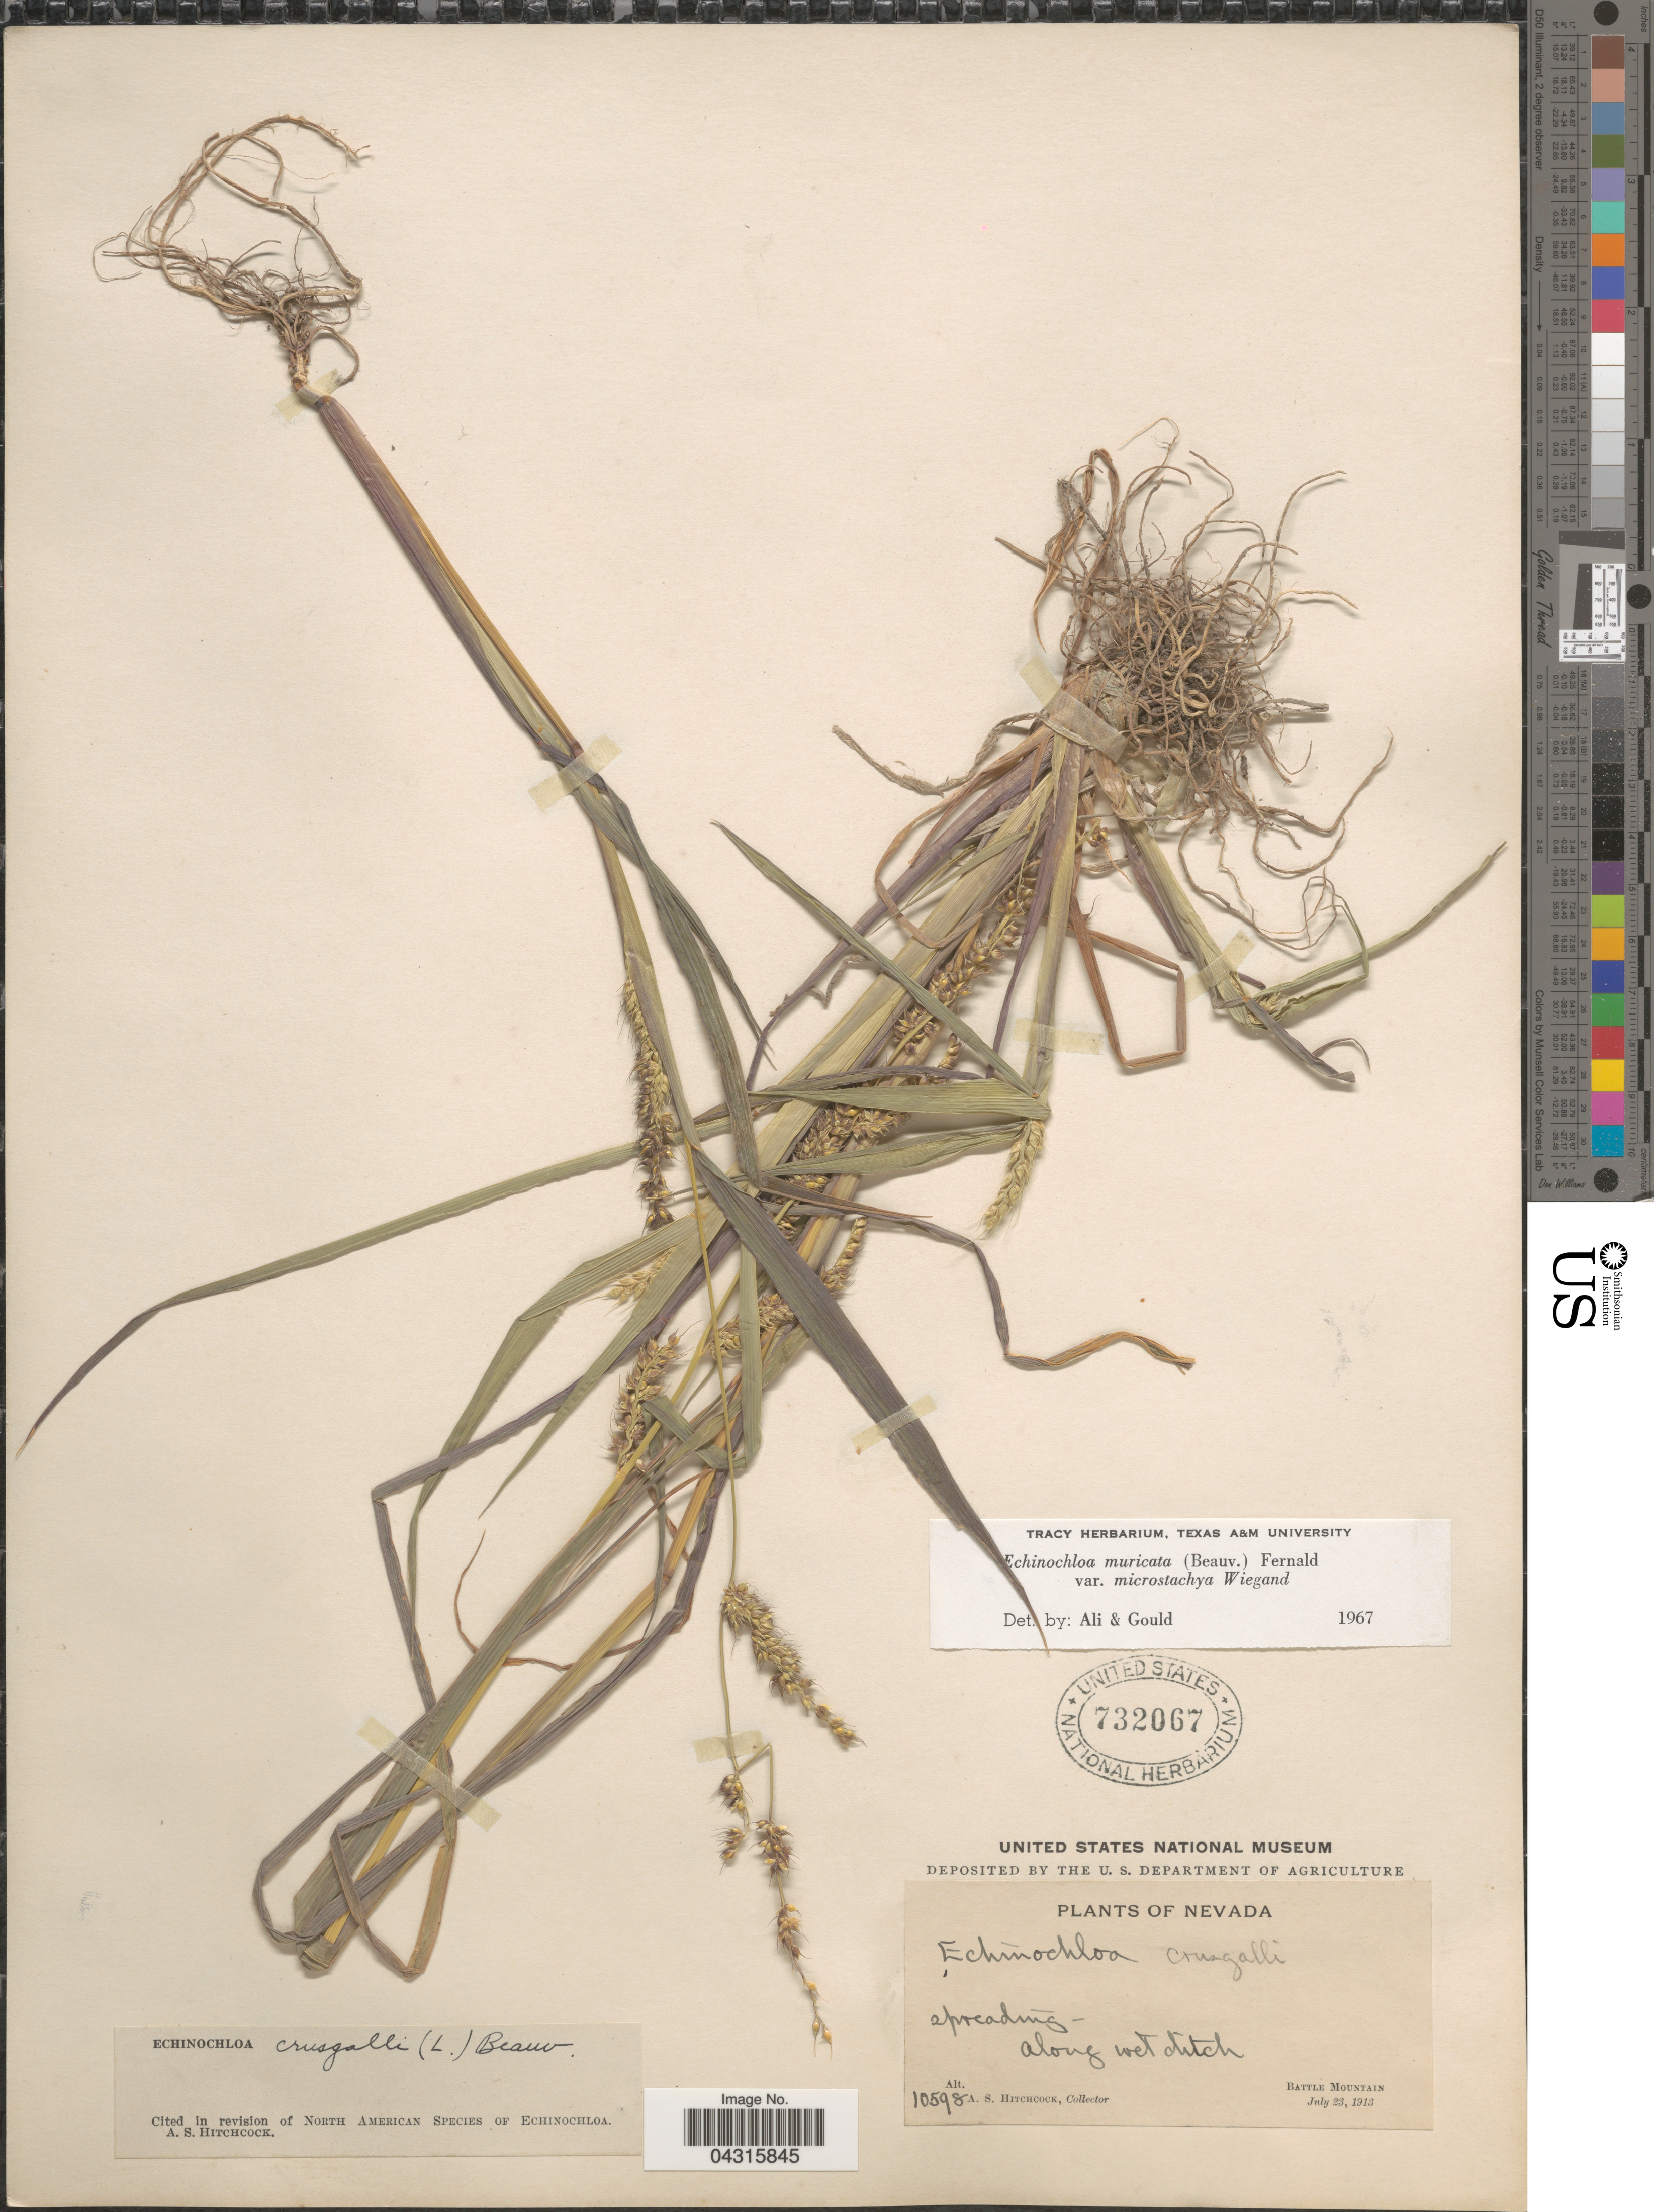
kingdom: Plantae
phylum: Tracheophyta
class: Liliopsida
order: Poales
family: Poaceae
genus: Echinochloa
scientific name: Echinochloa muricata var. microstachya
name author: Wiegand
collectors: A. S. Hitchcock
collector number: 10598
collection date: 1913-07-23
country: United States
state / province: Nevada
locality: Along wet ditch. Battle Mountain.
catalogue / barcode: US 732067